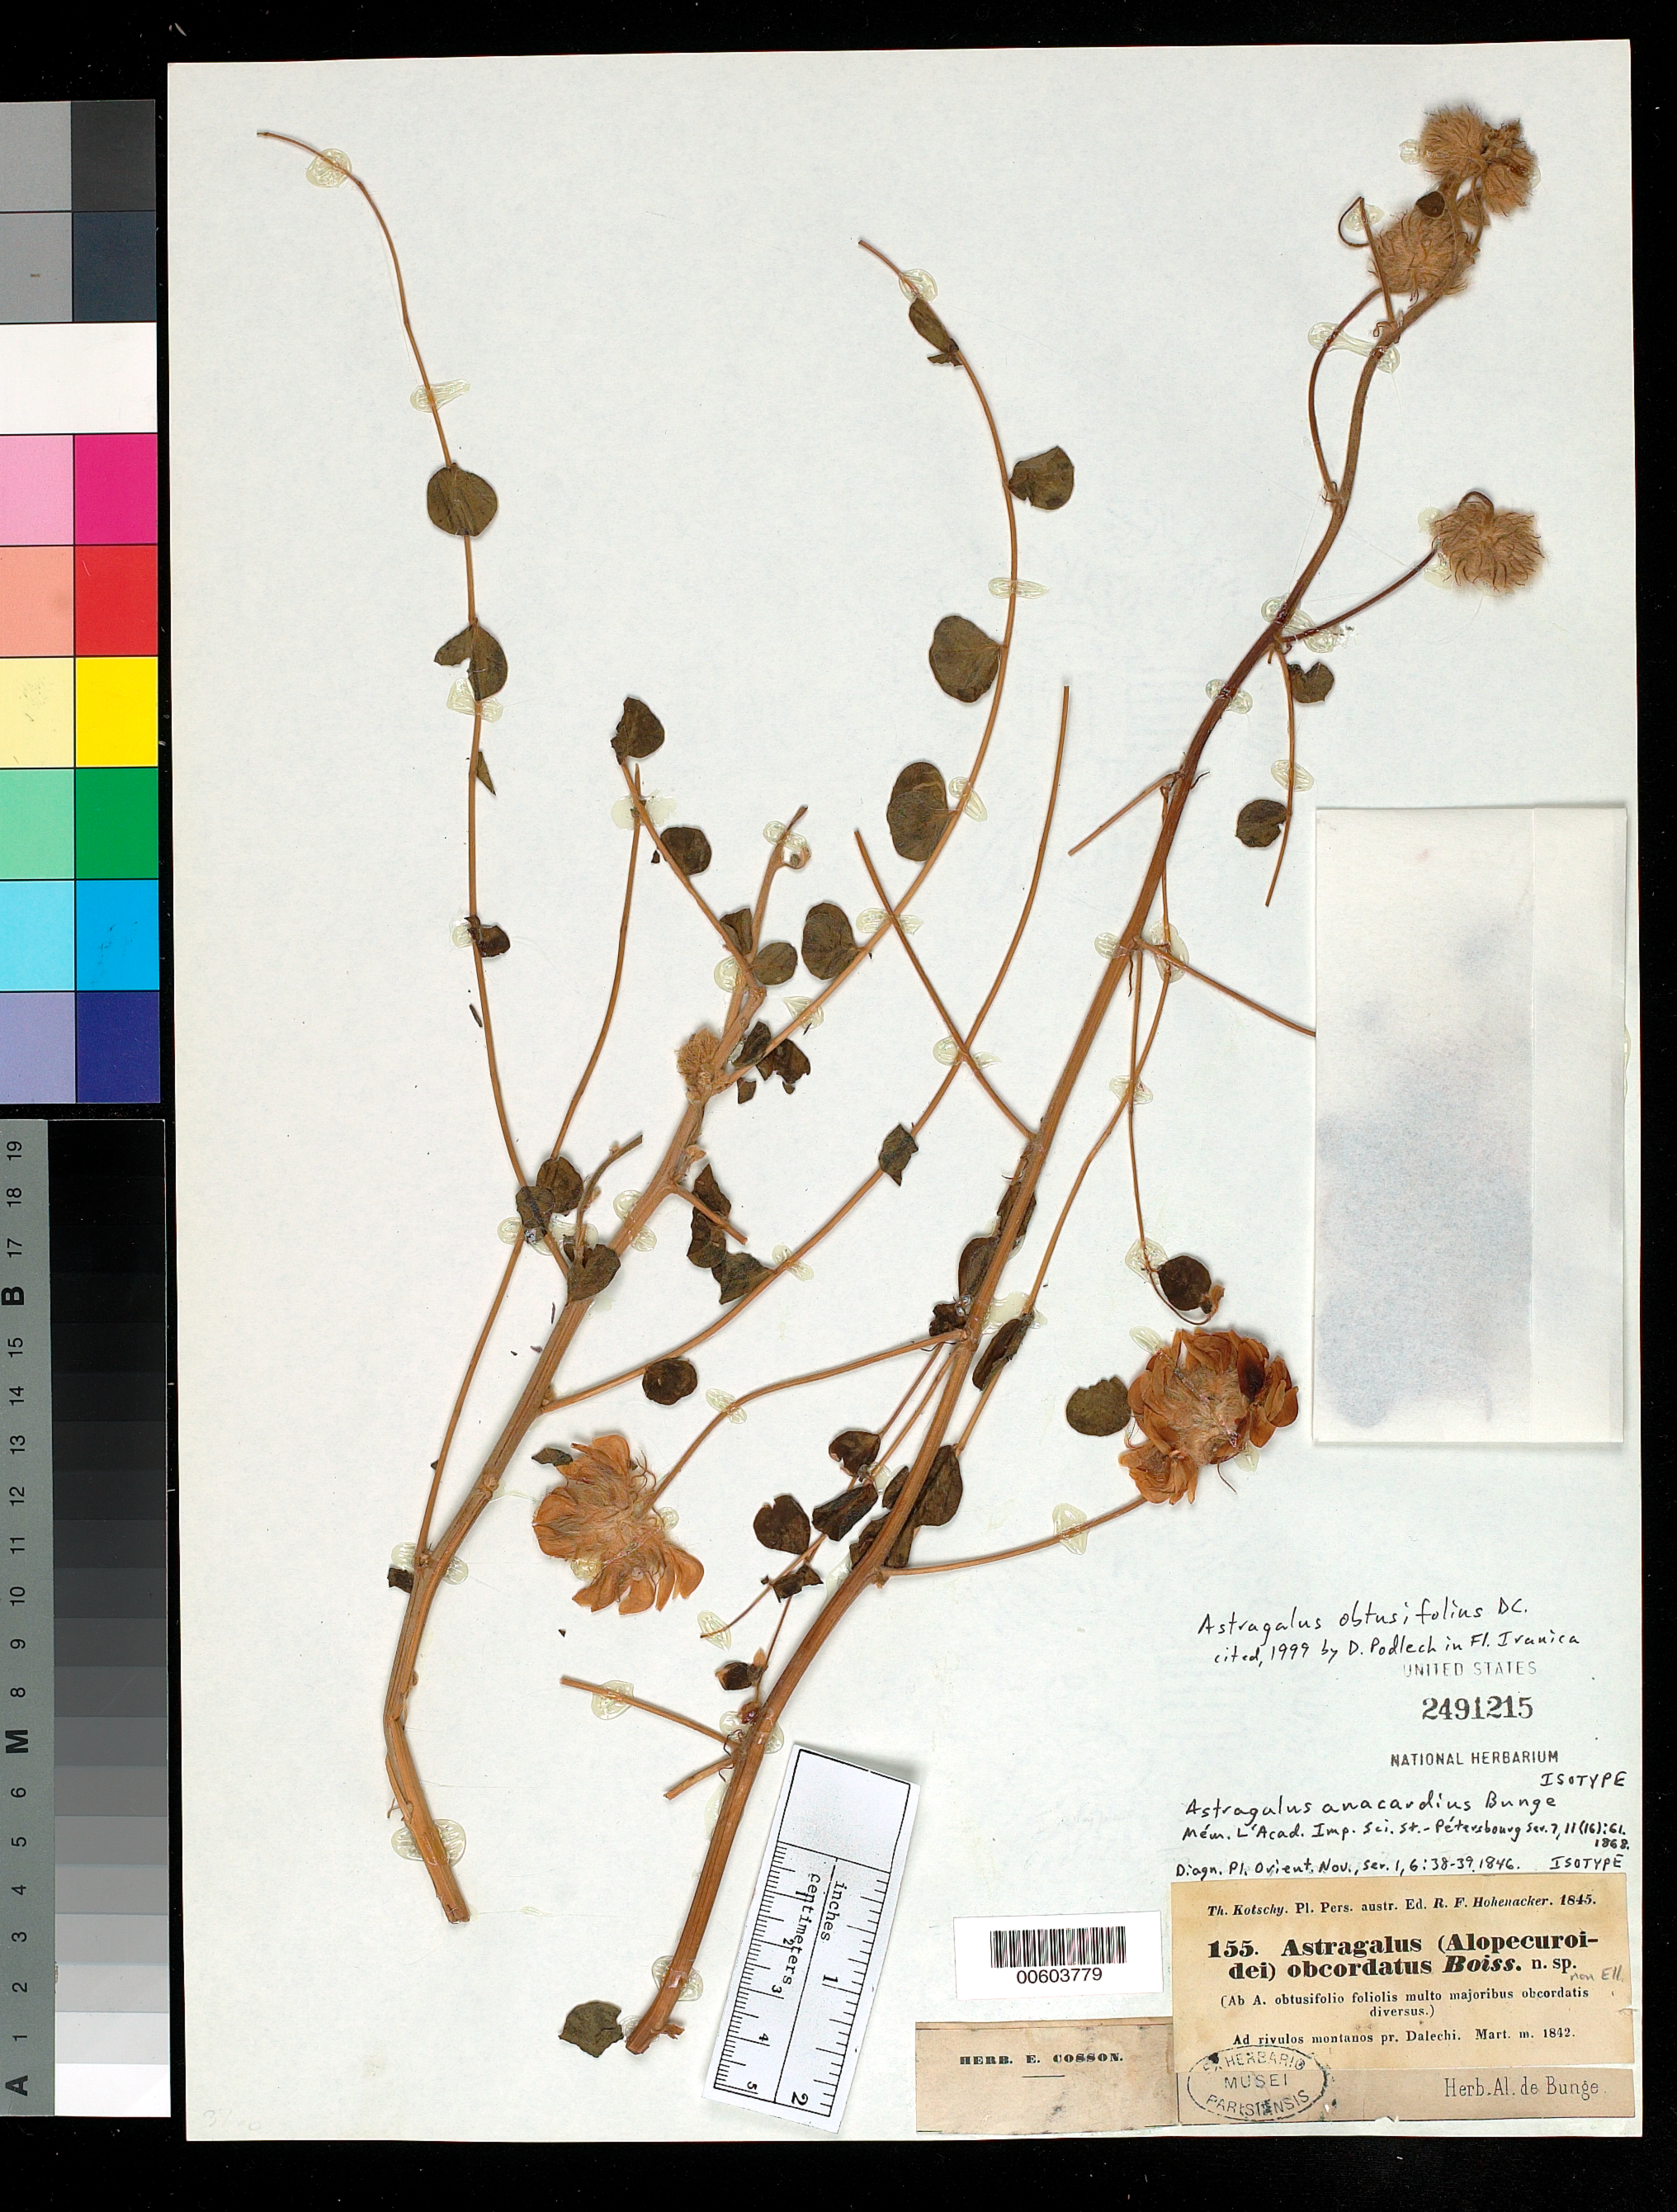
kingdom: Plantae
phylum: Tracheophyta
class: Magnoliopsida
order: Fabales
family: Fabaceae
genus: Astragalus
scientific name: Astragalus obcordatus Boiss., nom. illeg.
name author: Boiss.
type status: Type Collection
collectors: K. G. Kotschy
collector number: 155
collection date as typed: Mar 1842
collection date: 1842-03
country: Iran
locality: Ad rivulos montanos pr. Dalechi.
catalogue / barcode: US 2491215